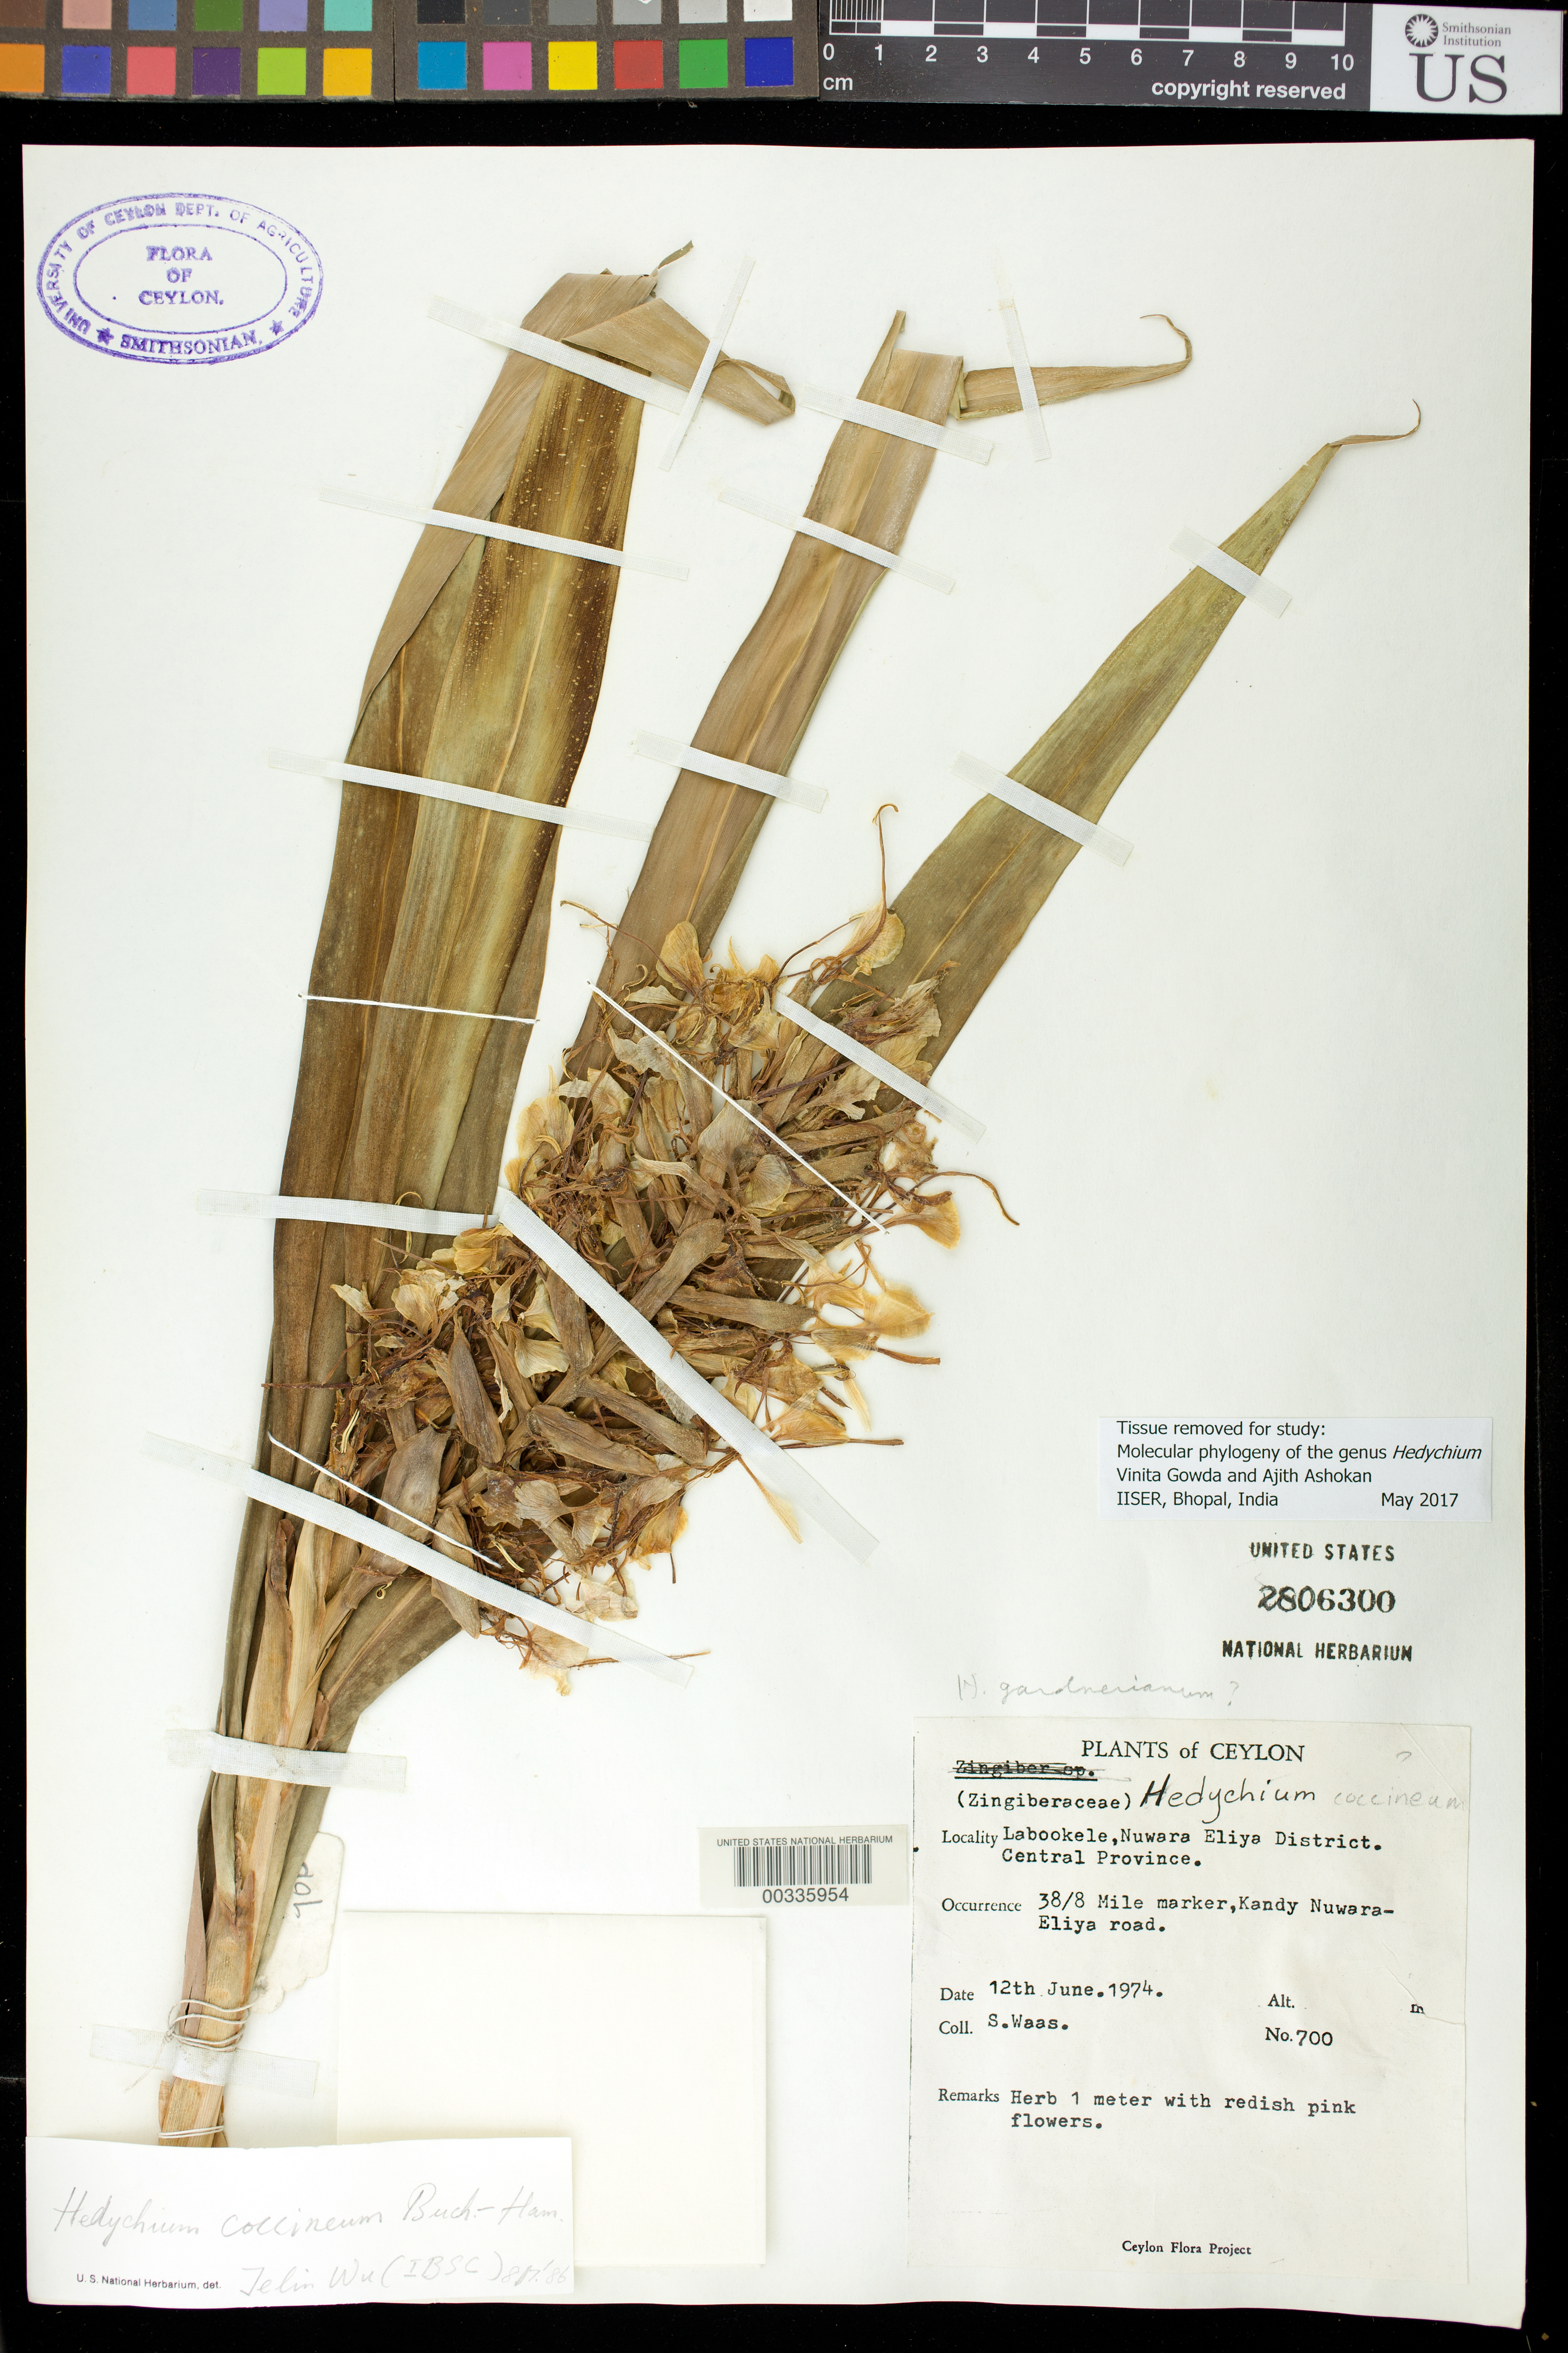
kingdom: Plantae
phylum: Tracheophyta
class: Liliopsida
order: Zingiberales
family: Zingiberaceae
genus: Hedychium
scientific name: Hedychium coccineum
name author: Buch.-Ham. ex Sm.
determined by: Wu, Te-Ling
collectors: S. Waas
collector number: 700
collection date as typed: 12 Jun 1974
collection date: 1974-06-12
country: Sri Lanka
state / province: Central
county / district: Nuwara Eliya Dist.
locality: Labookele, 38/8 mile marker, kandy nuwara-eliya road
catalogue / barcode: US 2806300